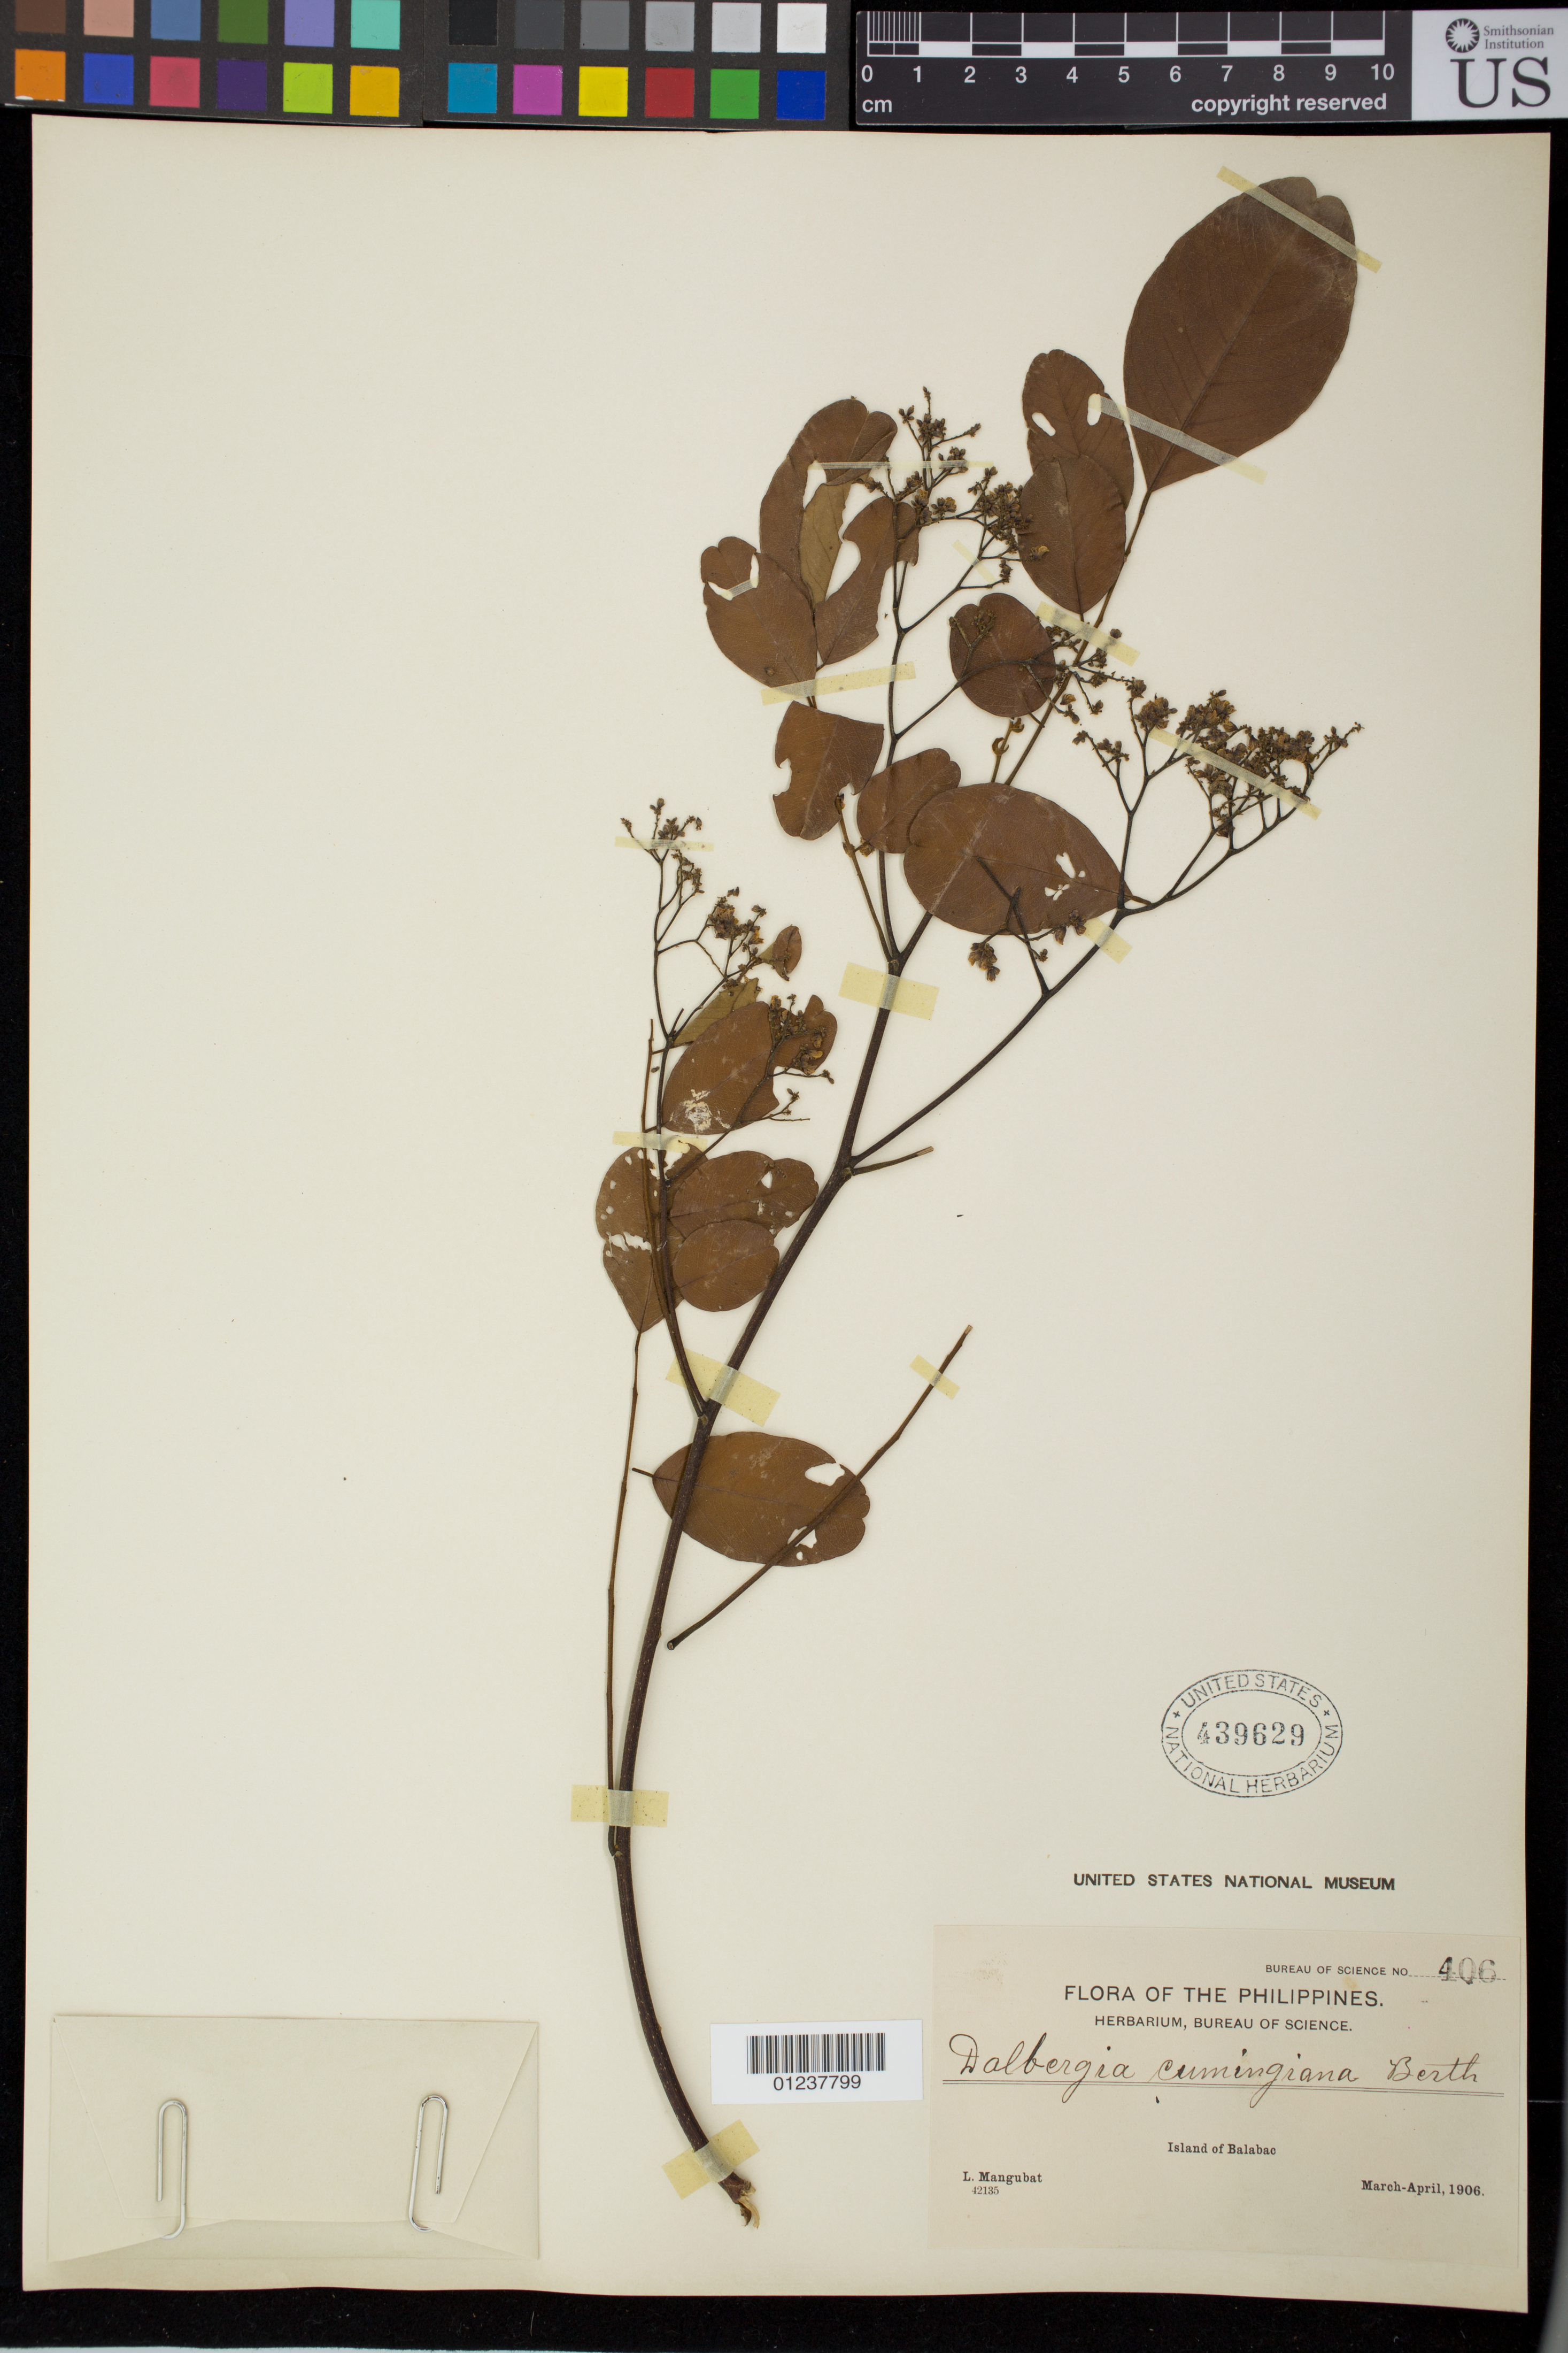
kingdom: Plantae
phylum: Tracheophyta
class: Magnoliopsida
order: Fabales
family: Fabaceae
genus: Dalbergia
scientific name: Dalbergia cumingiana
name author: Benth.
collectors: L. Mangubat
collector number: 406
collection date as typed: Mar 1906 to -- Apr 1906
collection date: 1906-03/1906-04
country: Philippines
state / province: Mimaropa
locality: Island of Balabac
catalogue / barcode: US 439629